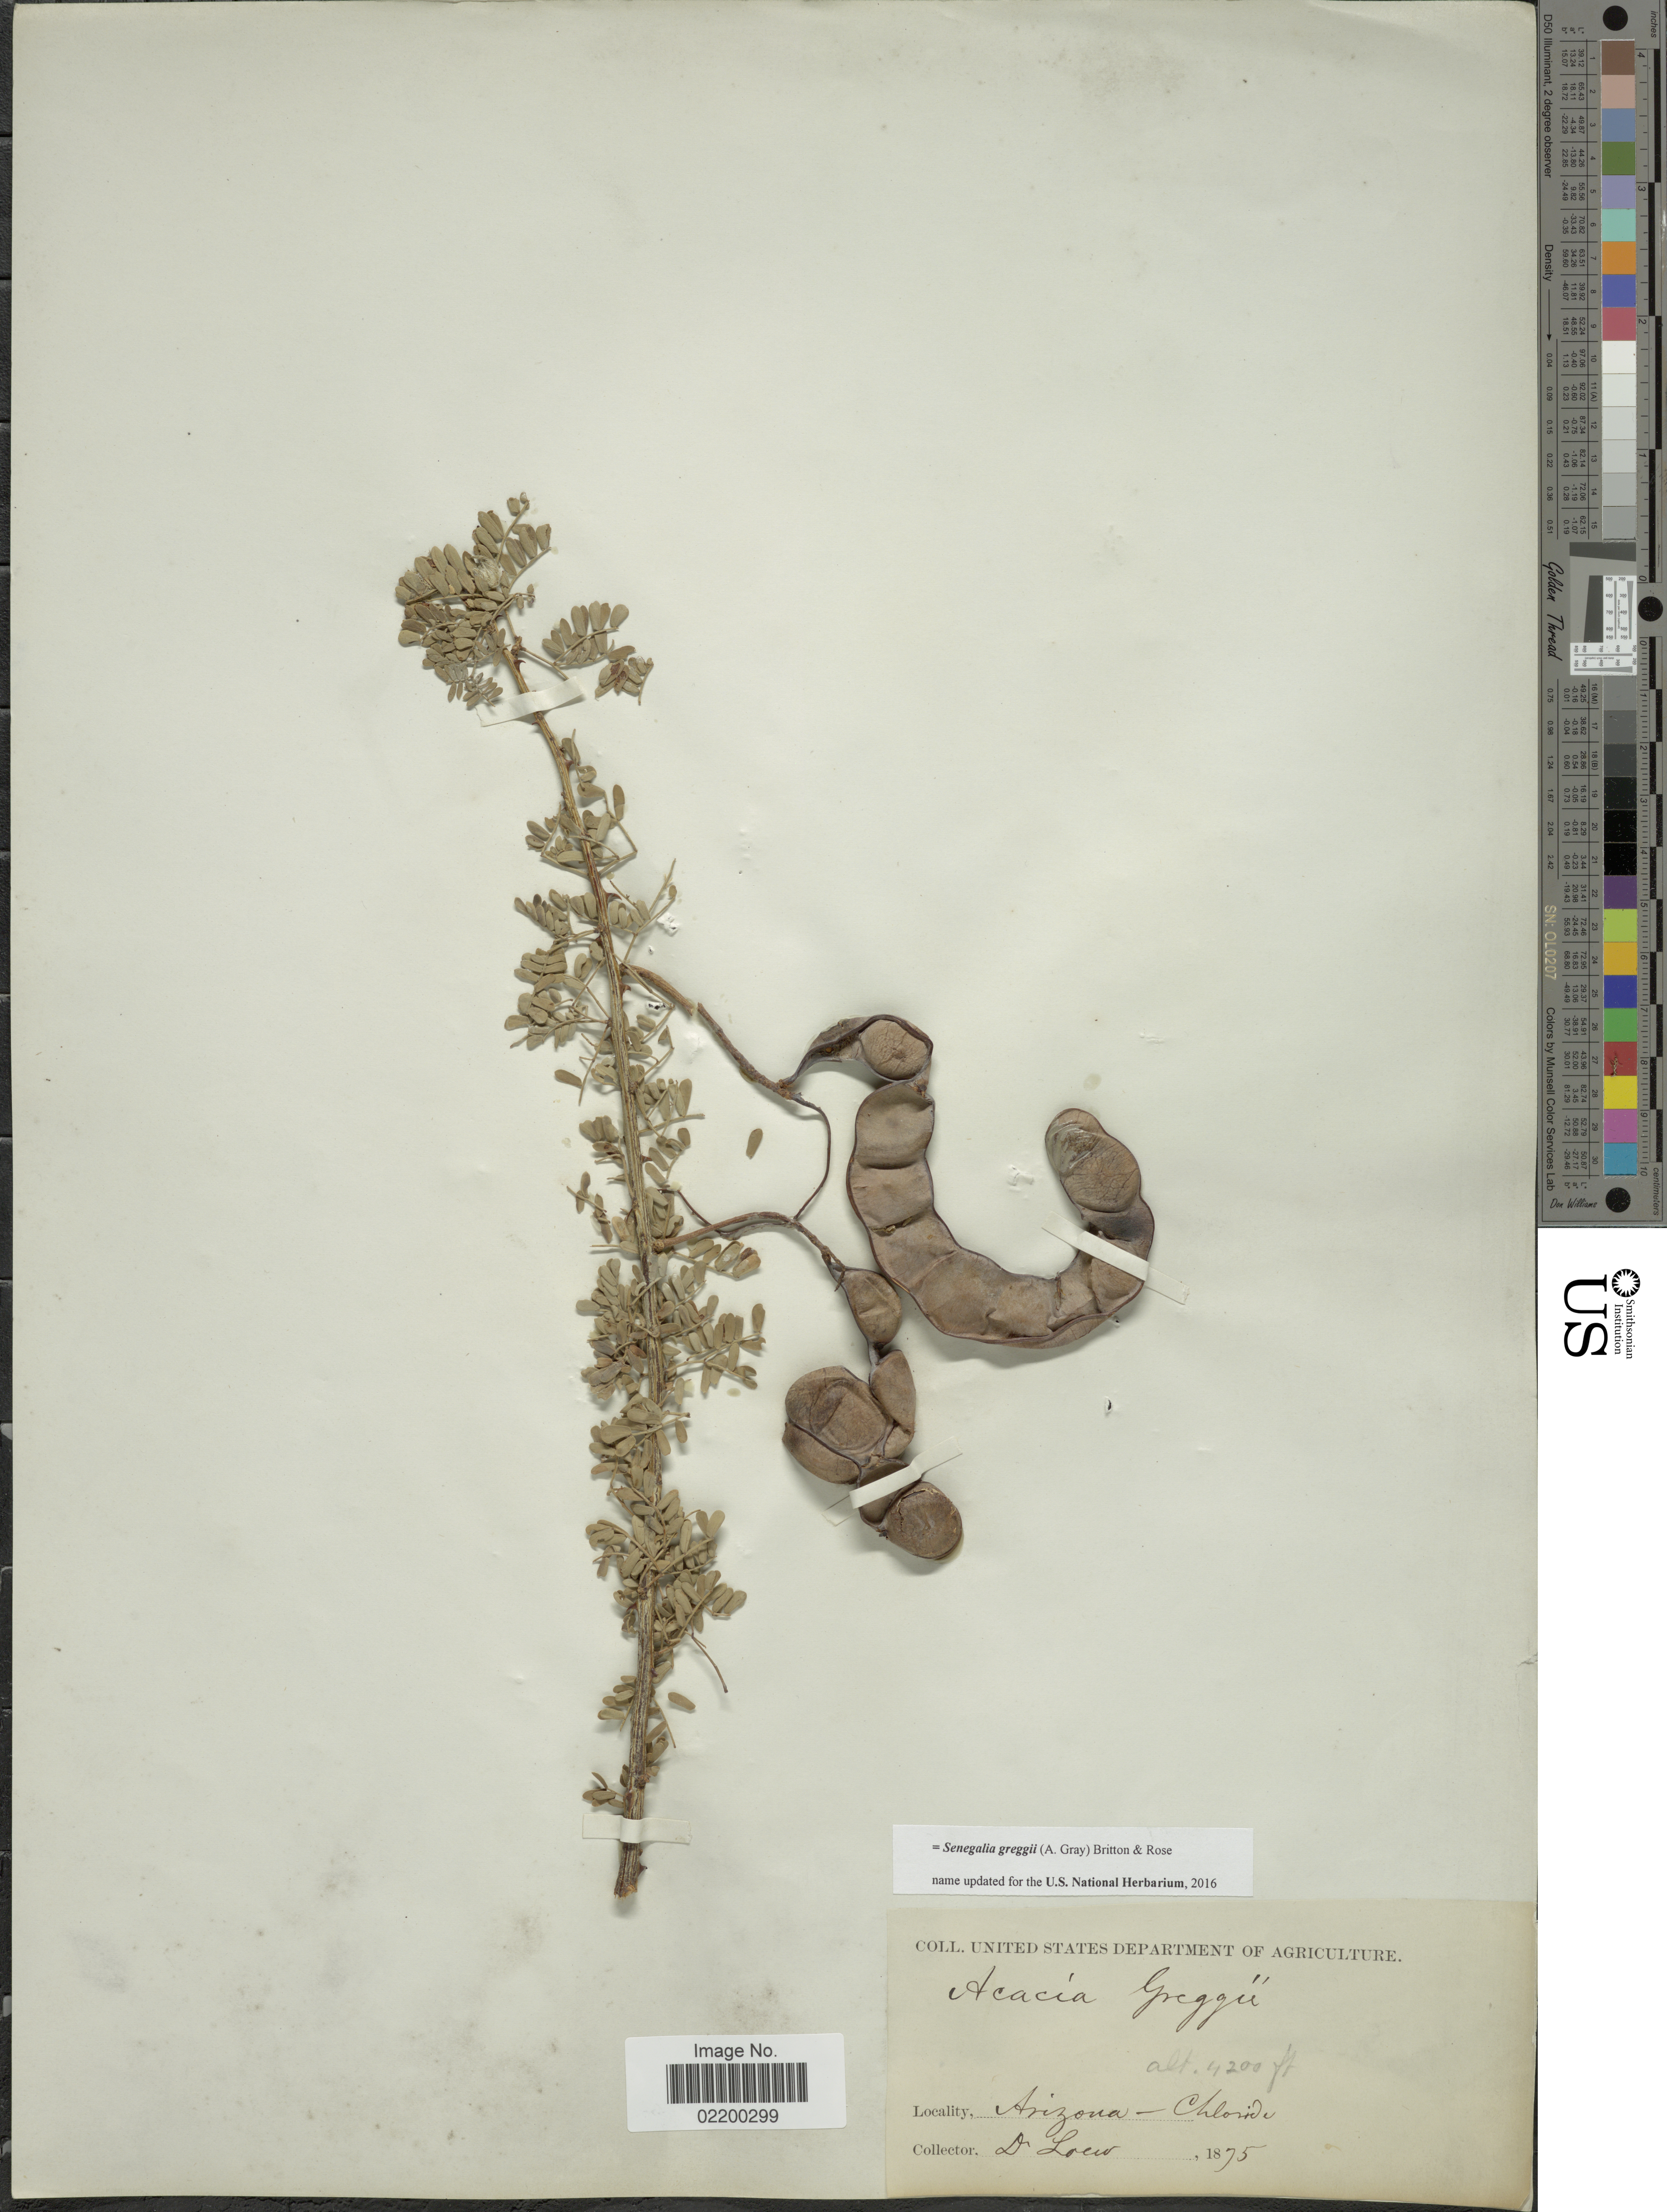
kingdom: Plantae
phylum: Tracheophyta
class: Magnoliopsida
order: Fabales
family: Fabaceae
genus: Senegalia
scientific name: Senegalia greggii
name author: (A. Gray) Britton & Rose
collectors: O. Loew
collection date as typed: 1875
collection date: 1875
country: United States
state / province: Arizona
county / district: Mohave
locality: Chloride